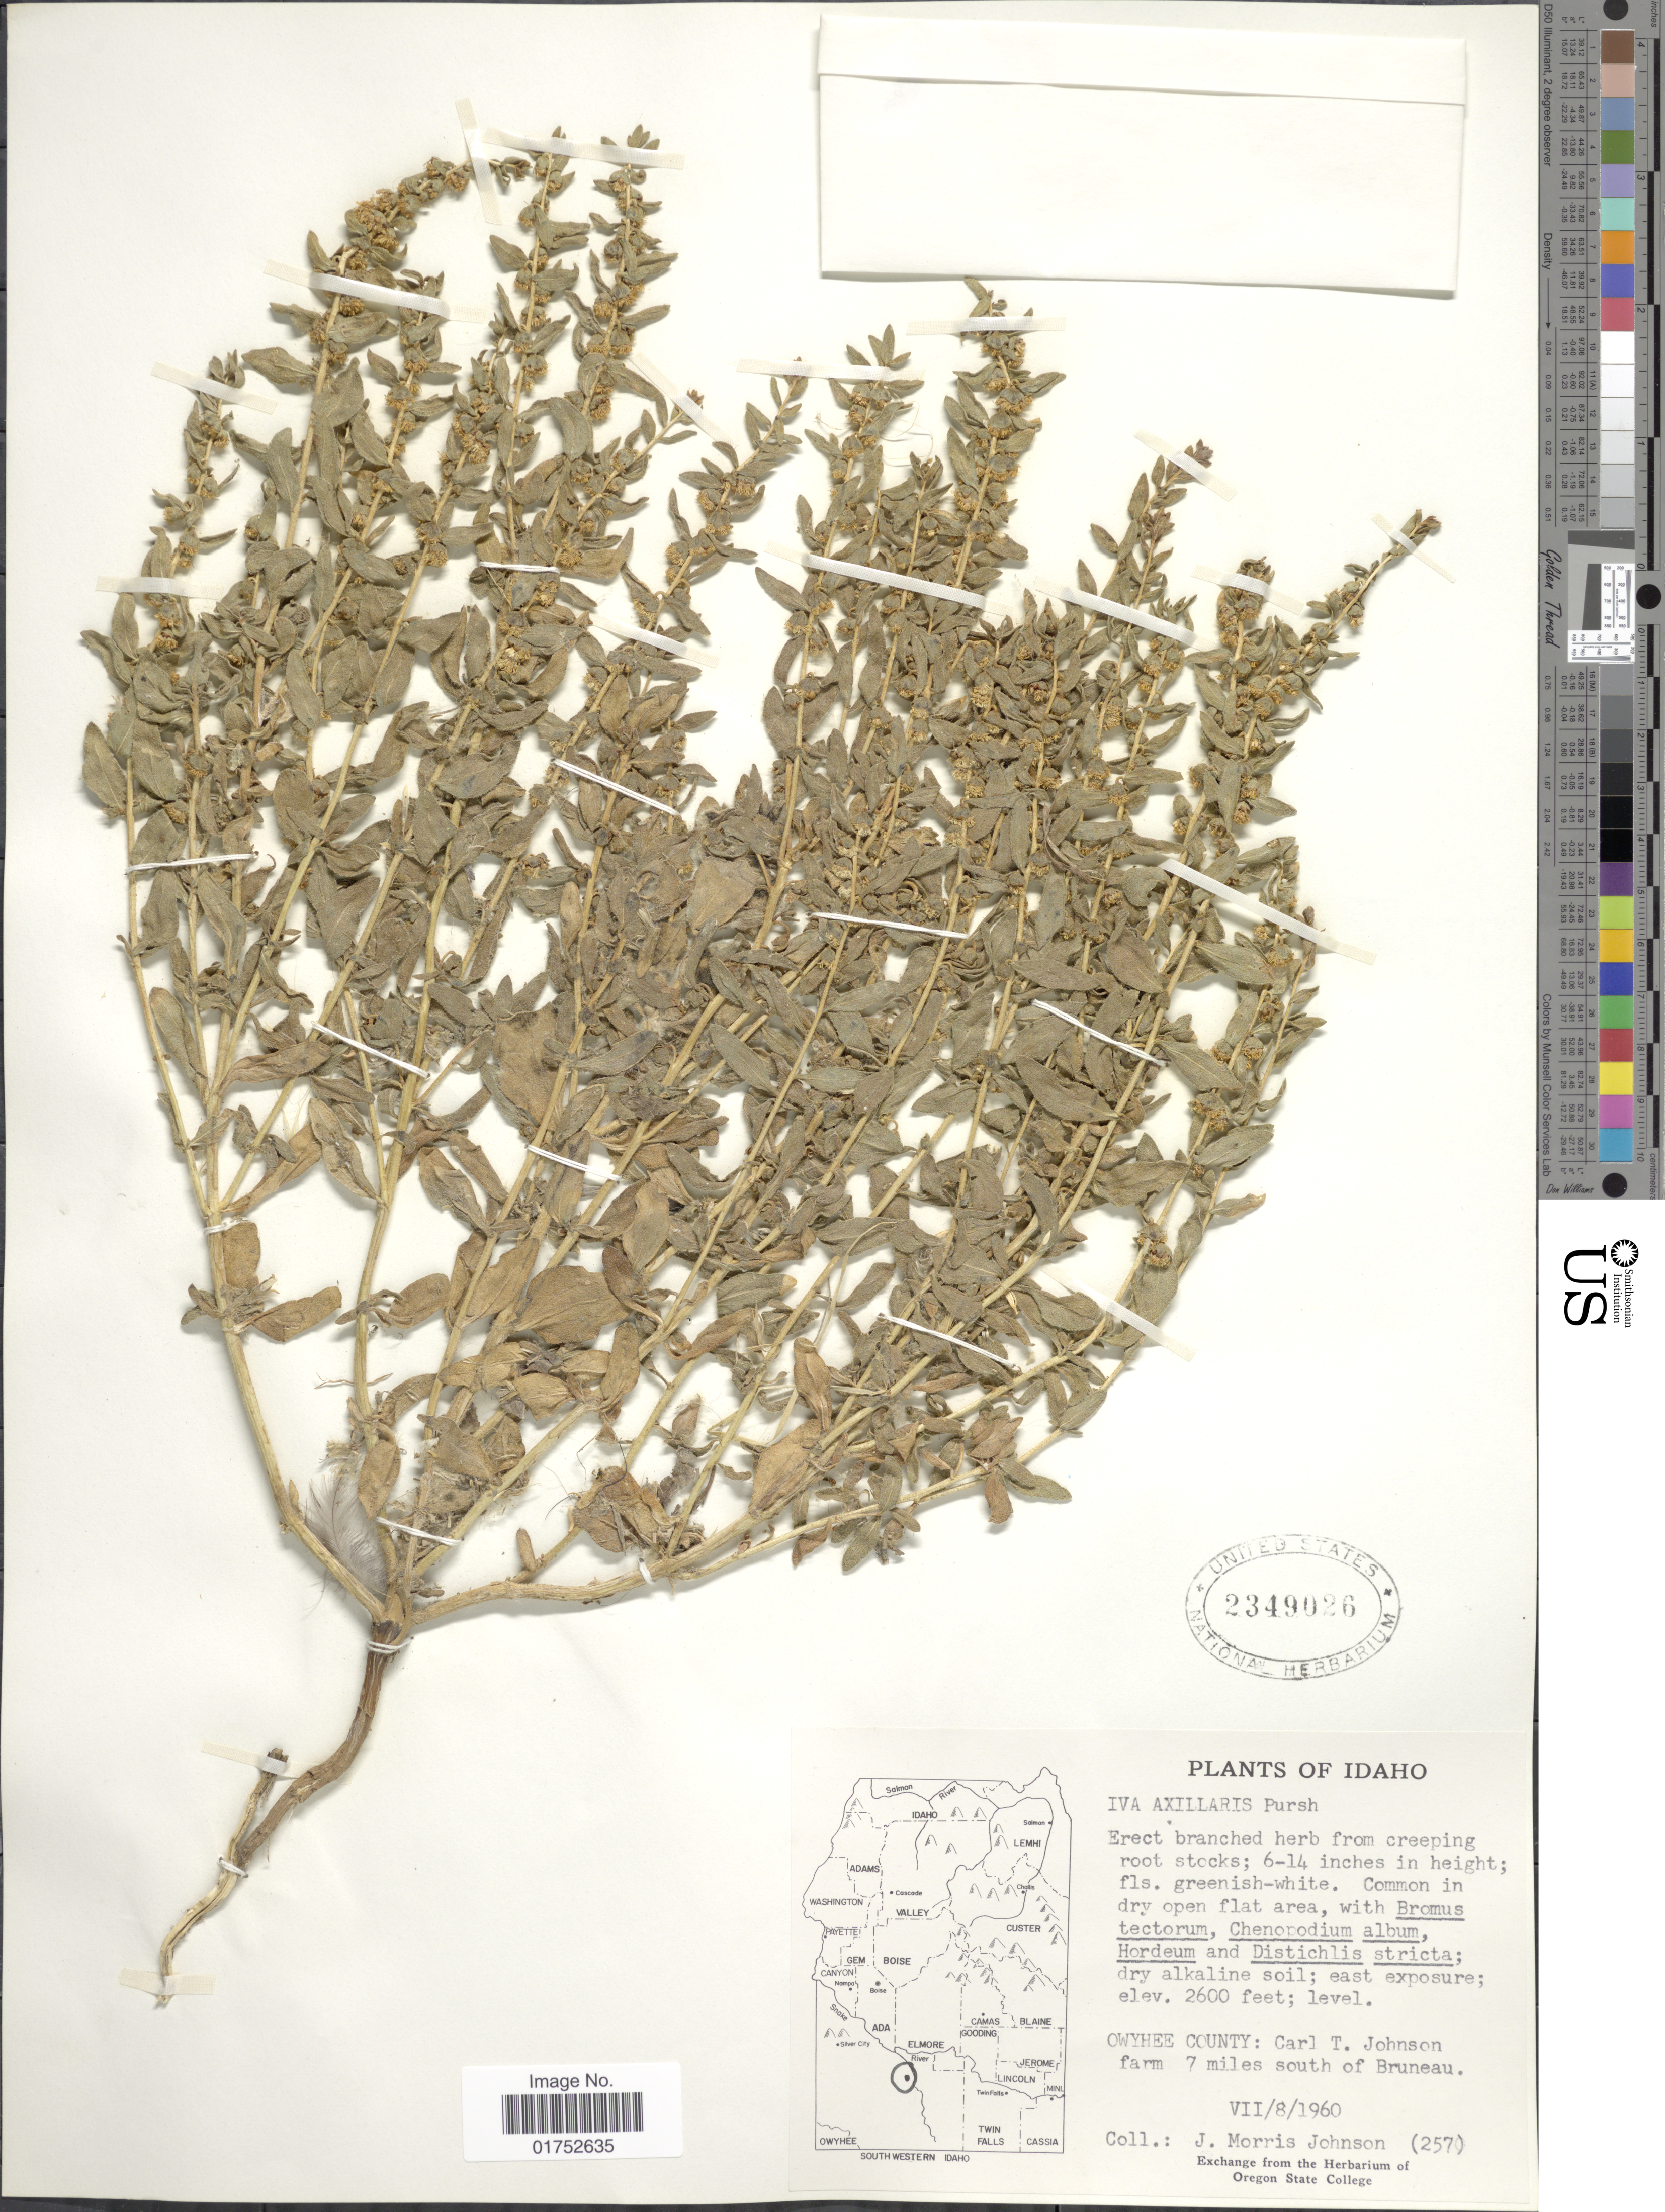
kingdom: Plantae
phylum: Tracheophyta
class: Magnoliopsida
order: Asterales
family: Asteraceae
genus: Iva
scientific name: Iva axillaris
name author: Pursh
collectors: J. M. Johnson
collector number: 257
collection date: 1960-07-08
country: United States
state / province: Idaho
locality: Owyhee County, Carl T. Johnson farm 7 miles south of Bruneau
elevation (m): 792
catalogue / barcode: US 2349026